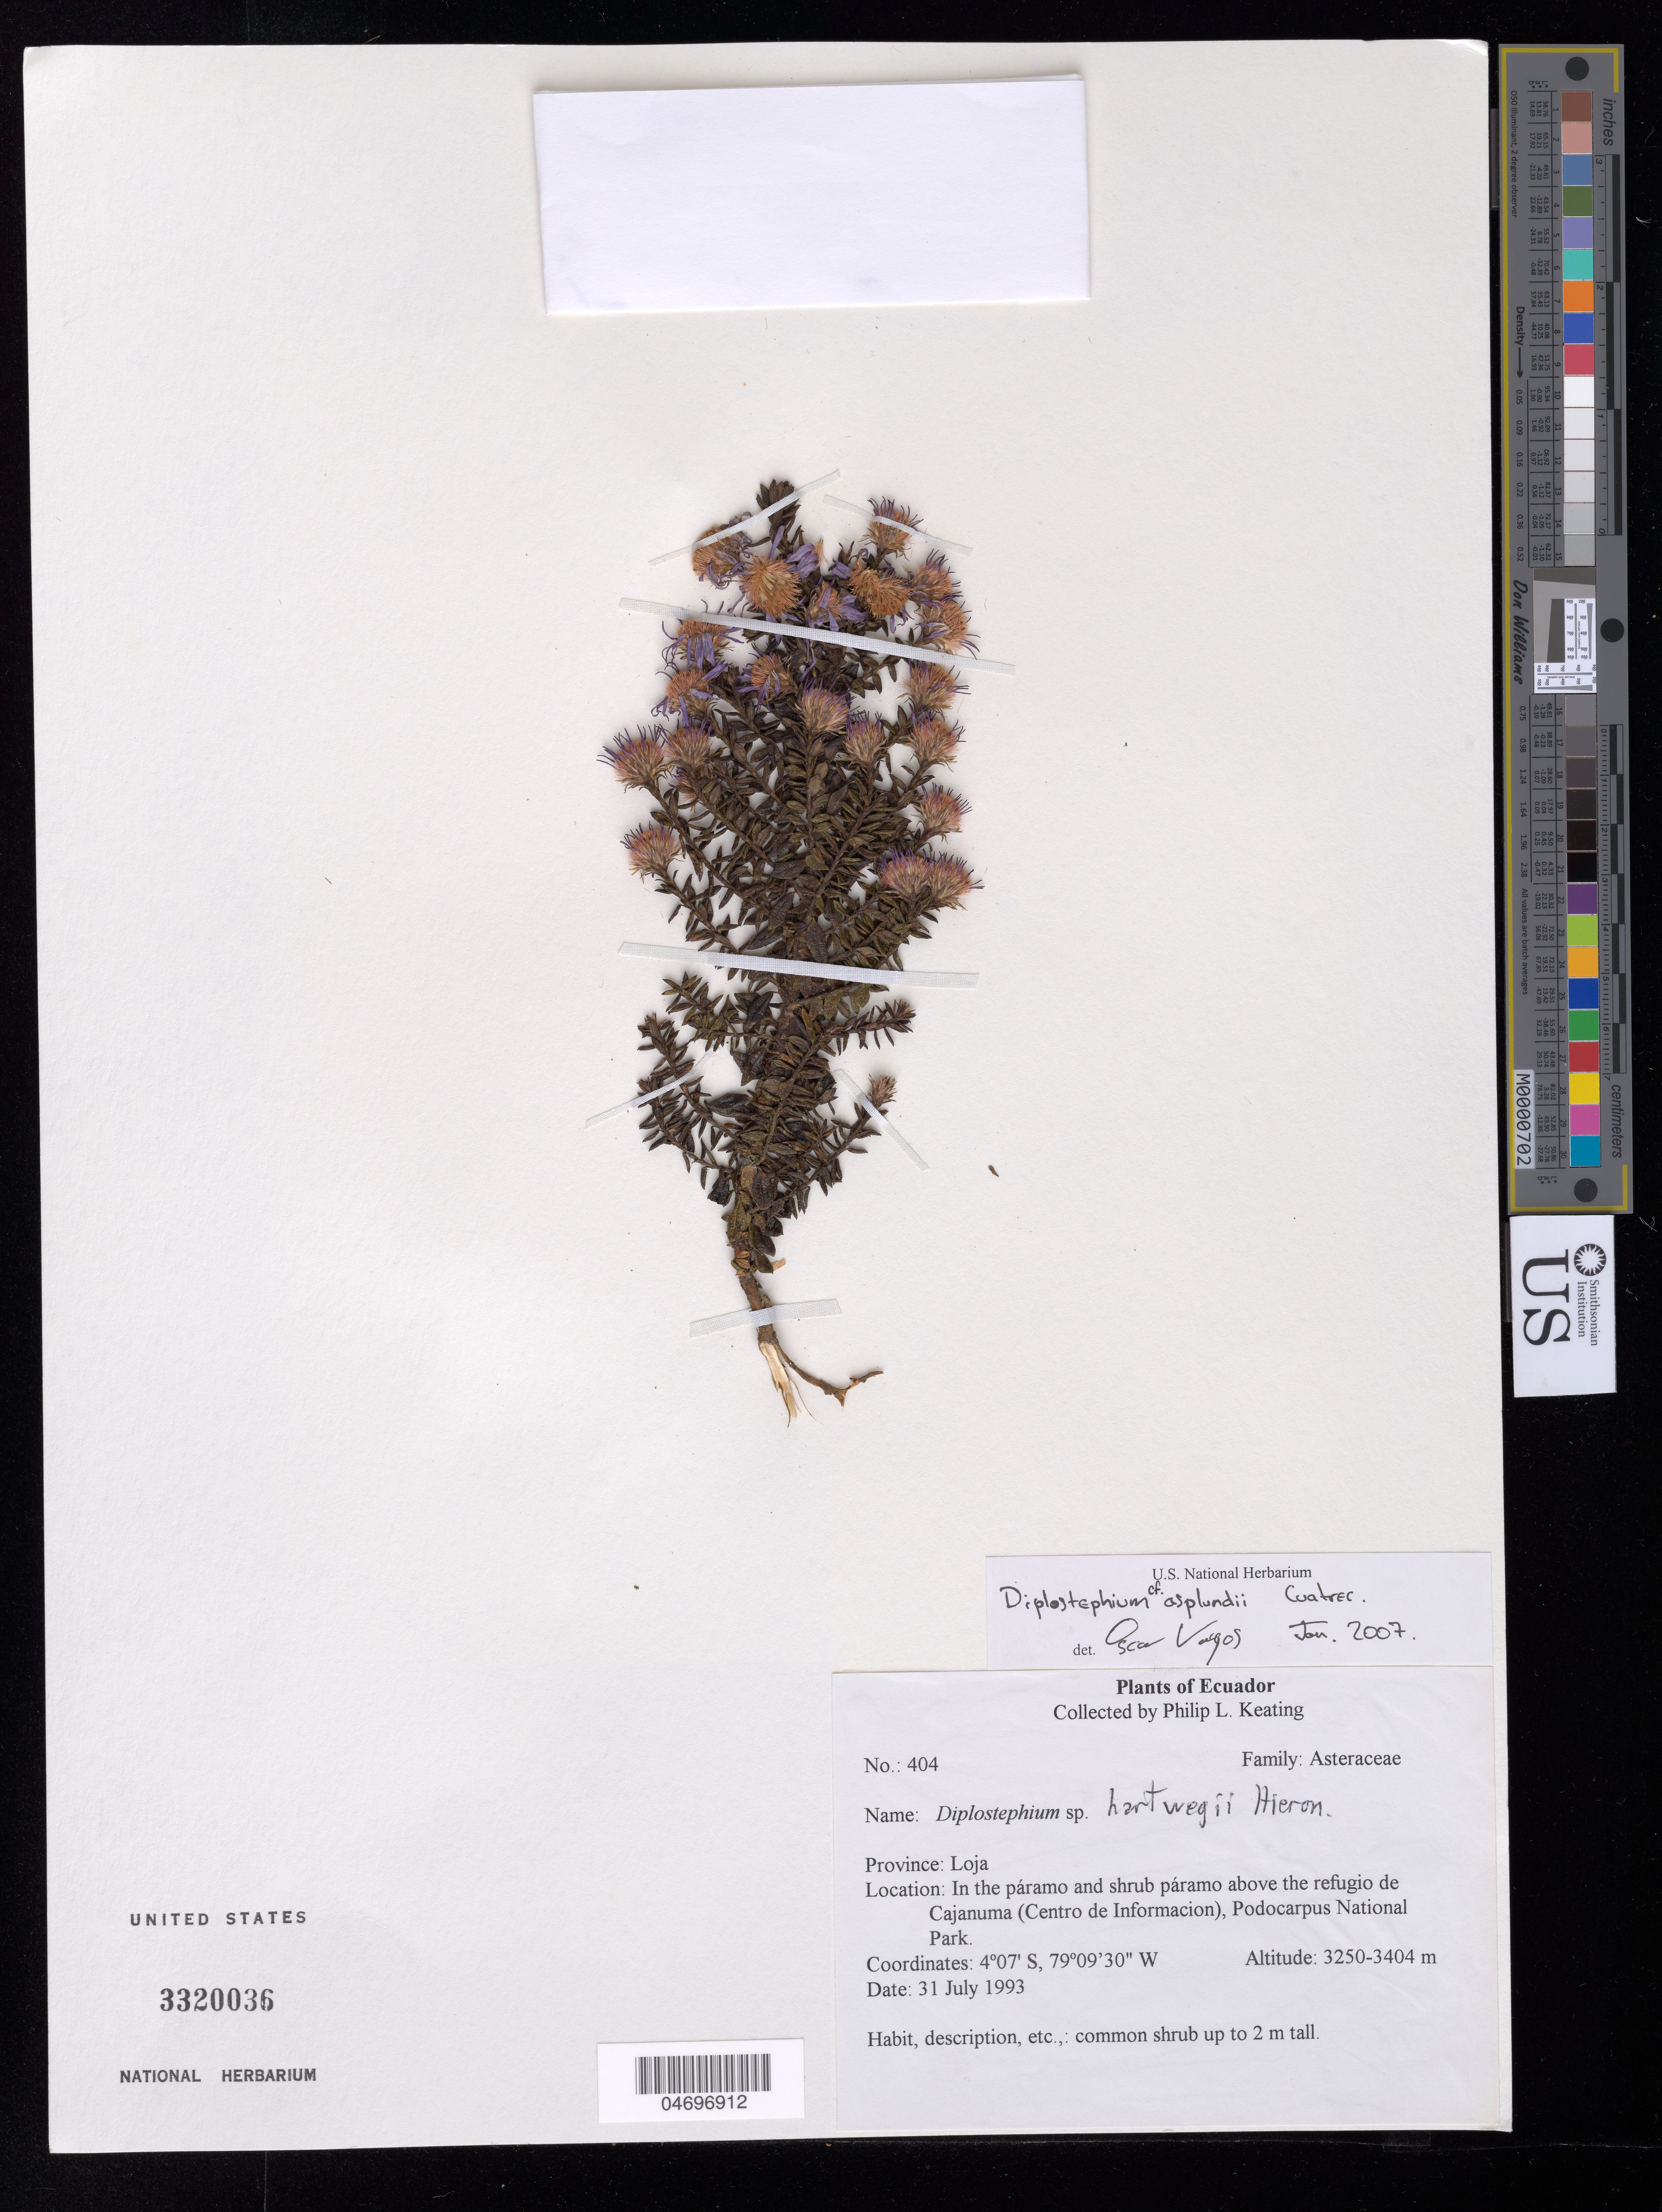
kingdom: Plantae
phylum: Tracheophyta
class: Magnoliopsida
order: Asterales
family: Asteraceae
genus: Diplostephium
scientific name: Diplostephium asplundii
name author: Cuatrec.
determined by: Vargas, Oscar M.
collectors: P. Keating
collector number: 404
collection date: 1993-07-31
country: Ecuador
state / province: Loja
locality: Above the refugio de Cajanuma (Centro de Informacion), Podocarpus National Park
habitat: Paramo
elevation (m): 3250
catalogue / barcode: US 3320036